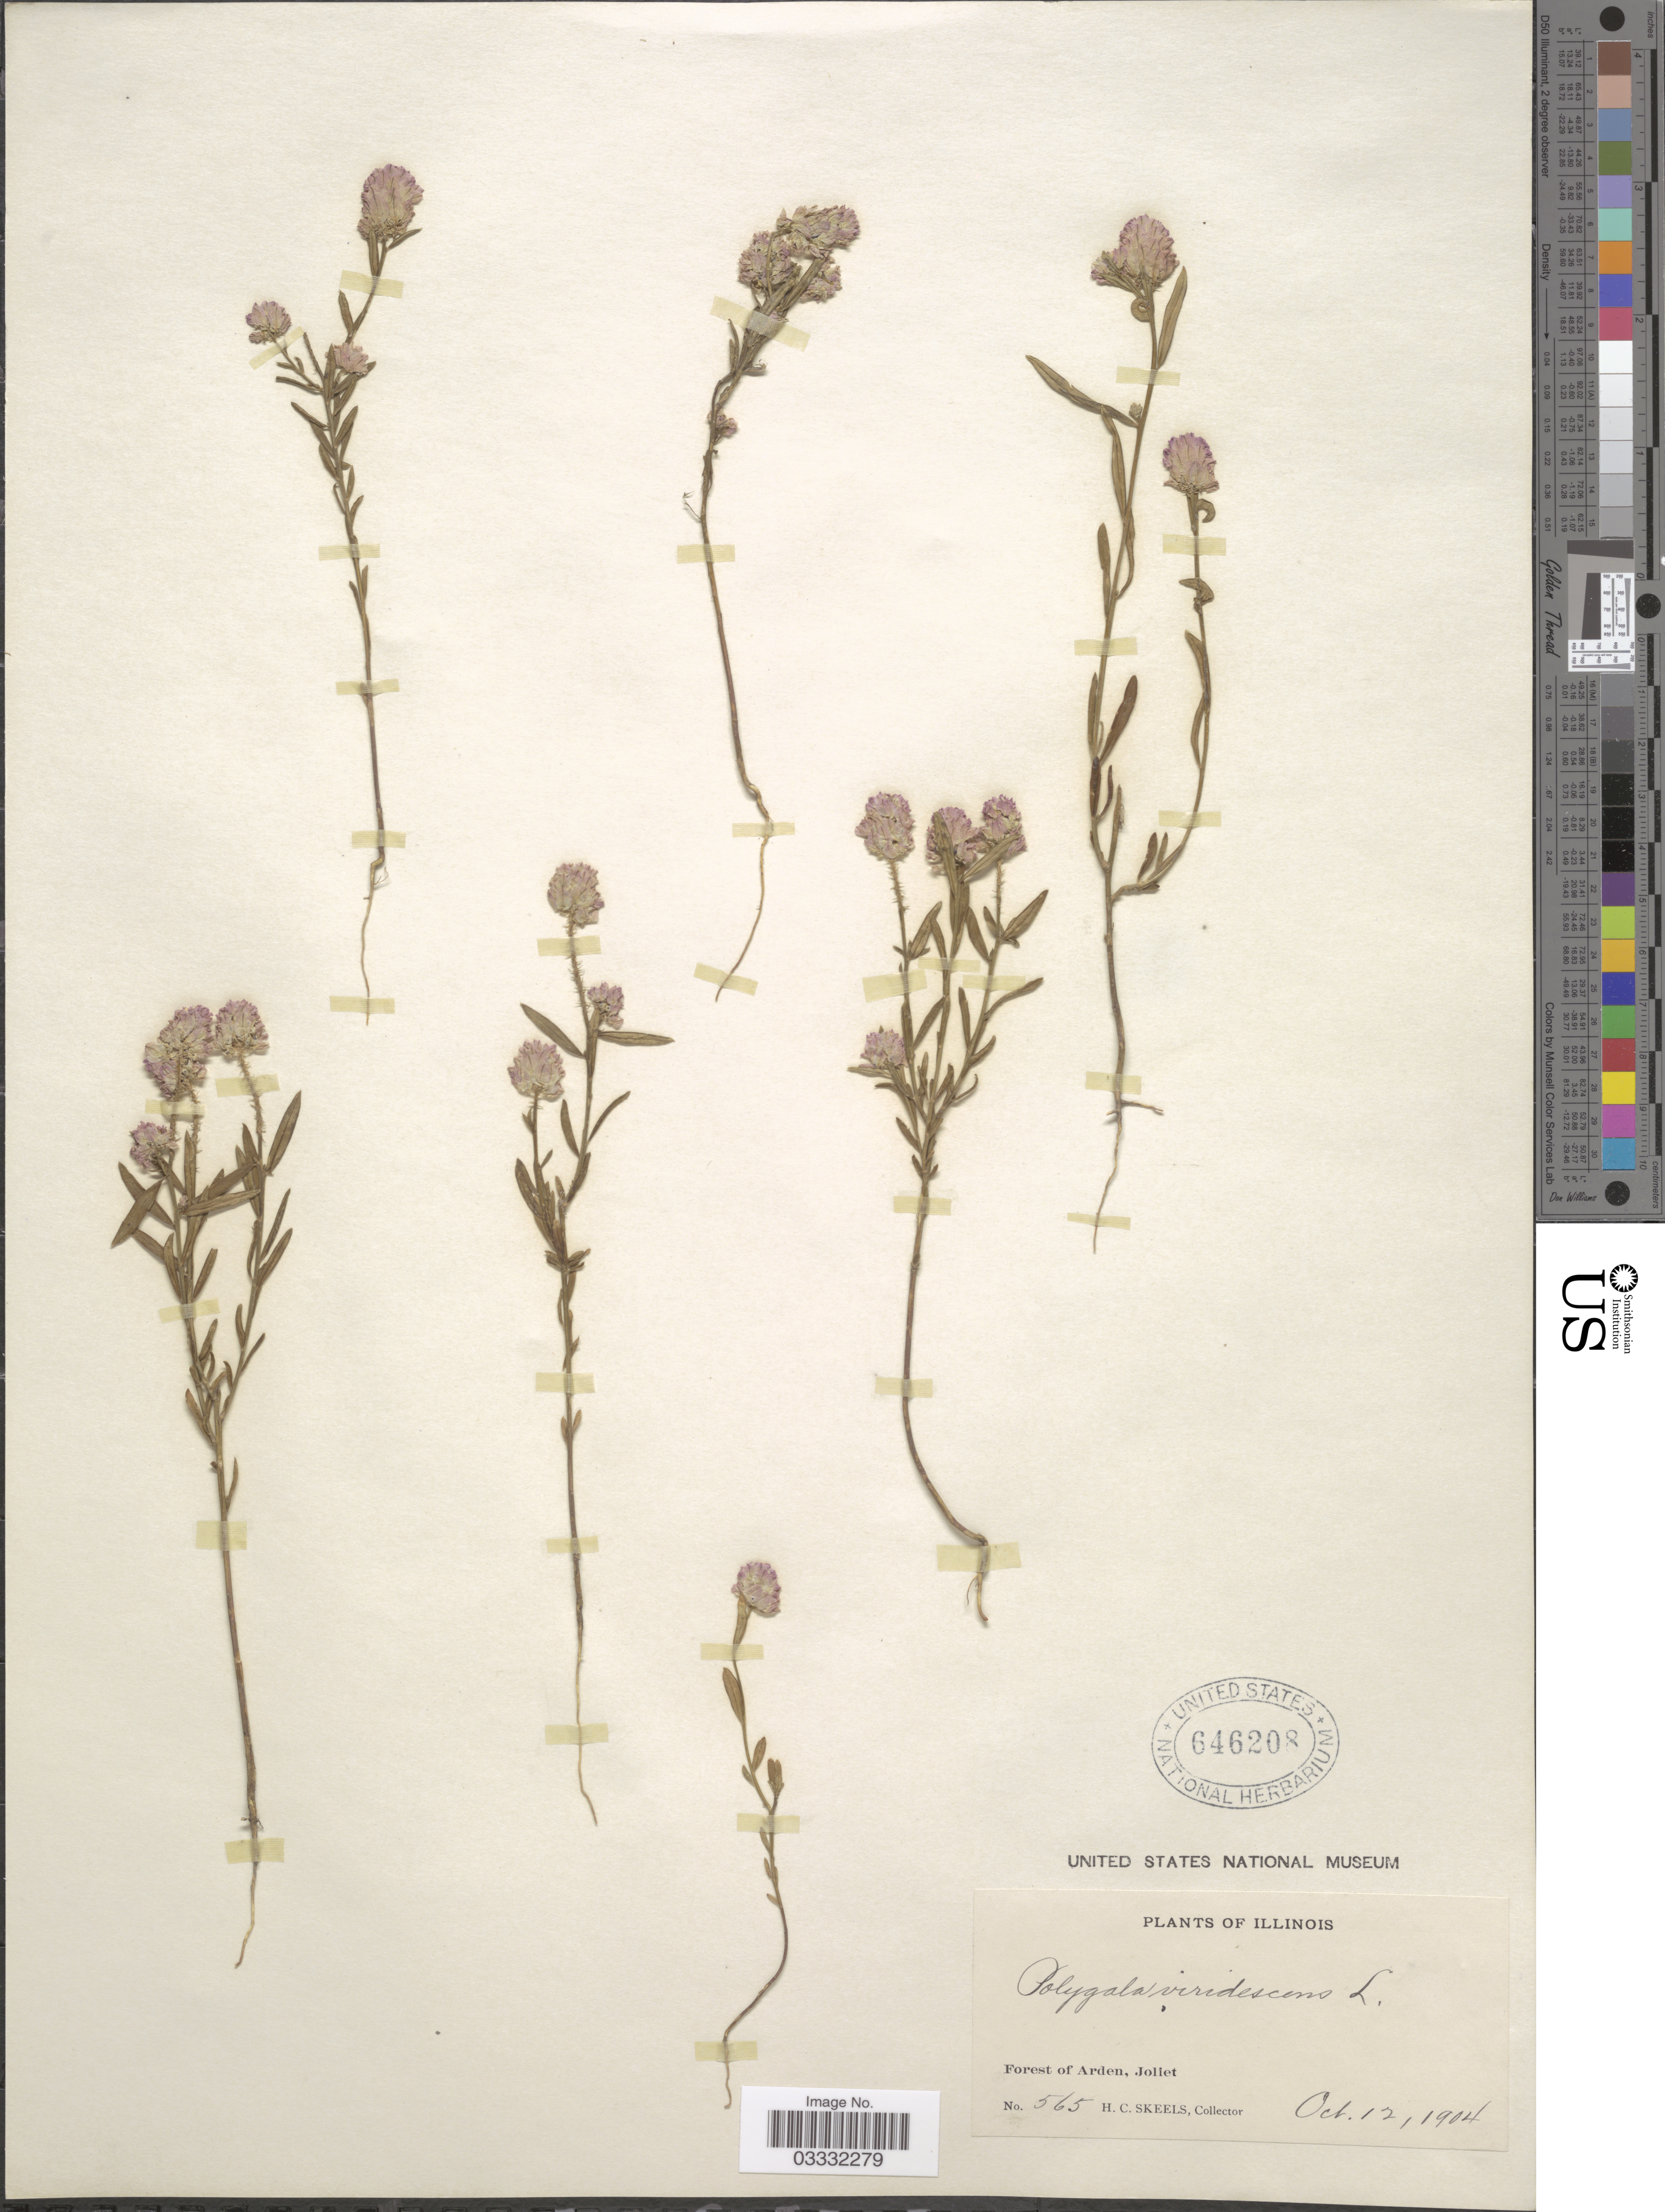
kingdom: Plantae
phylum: Tracheophyta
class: Magnoliopsida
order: Fabales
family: Polygalaceae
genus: Polygala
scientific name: Polygala sanguinea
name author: L.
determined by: Strong, Mark T., (BOT), Smithsonian Institution - National Museum of Natural History (UNITED STATES)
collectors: H. Skeels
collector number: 565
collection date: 1904-10-12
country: United States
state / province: Illinois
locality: Forest of Arden, Joliet.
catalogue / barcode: US 646208